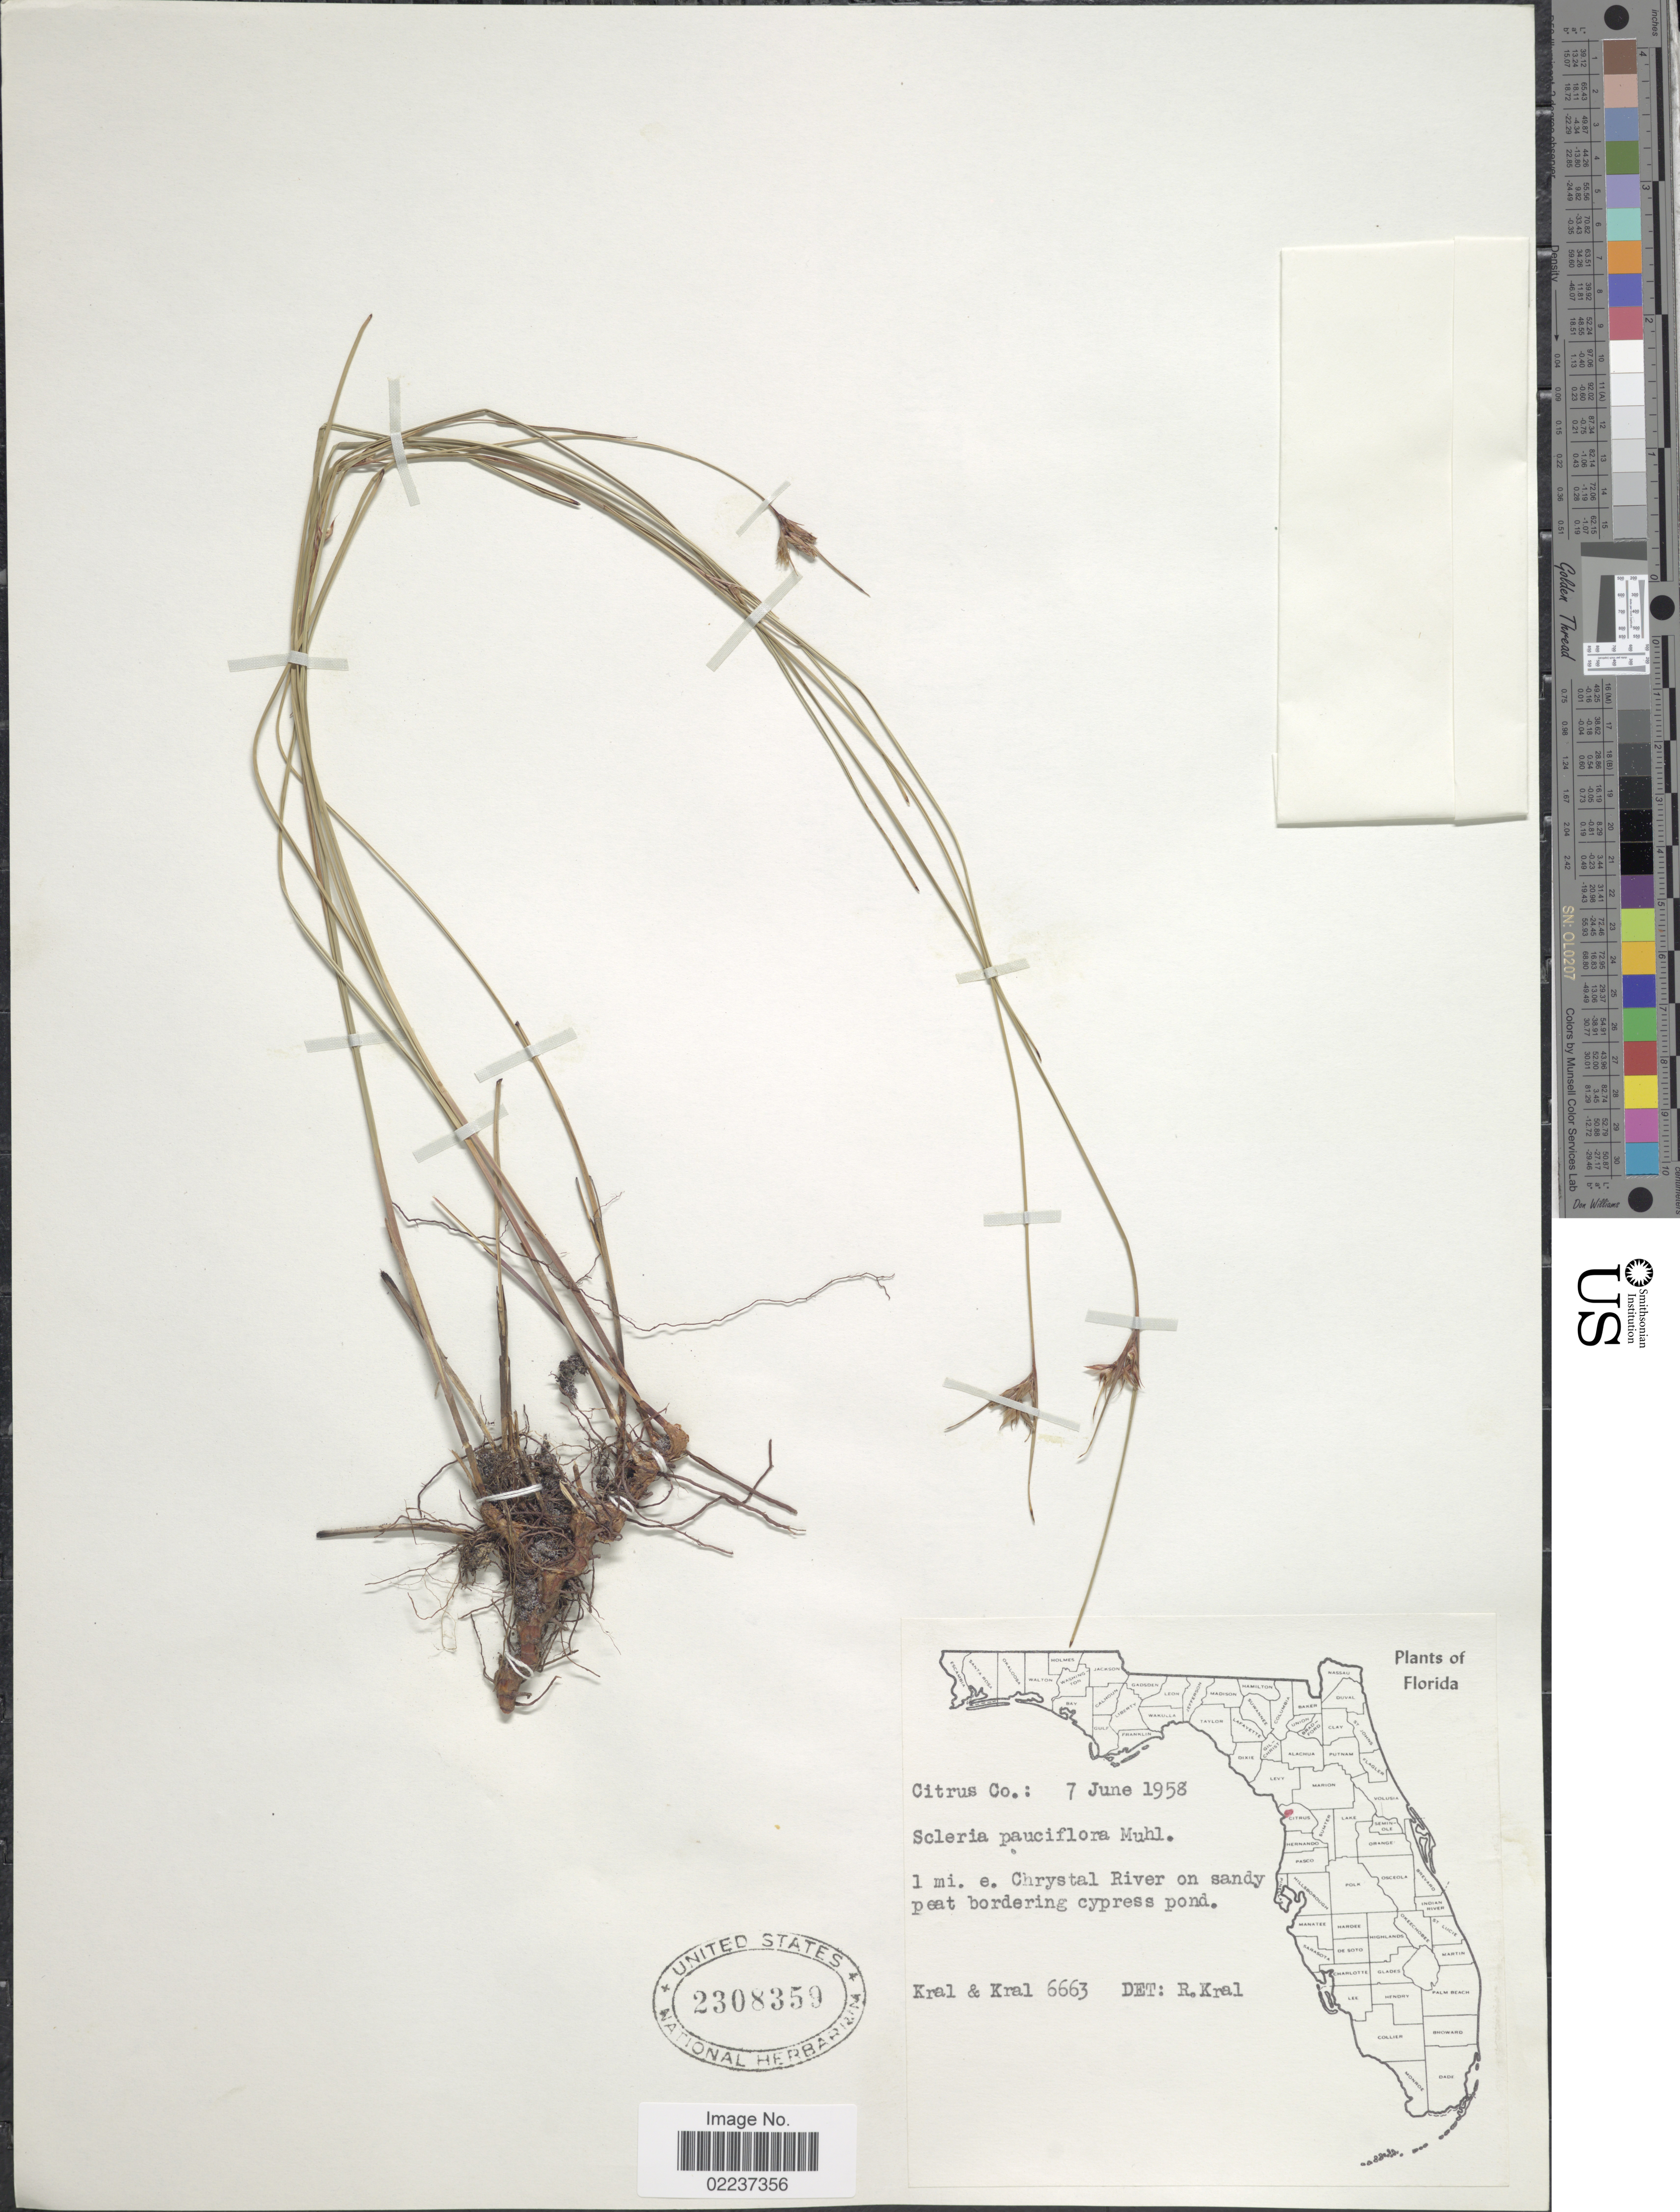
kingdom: Plantae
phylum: Tracheophyta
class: Liliopsida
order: Poales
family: Cyperaceae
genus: Scleria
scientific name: Scleria pauciflora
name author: Muhl. ex Willd.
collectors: -- Kral & -- Kral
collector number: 6663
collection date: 1958-06-07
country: United States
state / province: Florida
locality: Citrus Co.: 1 mi. e. Chrystal River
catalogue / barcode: US 2308359